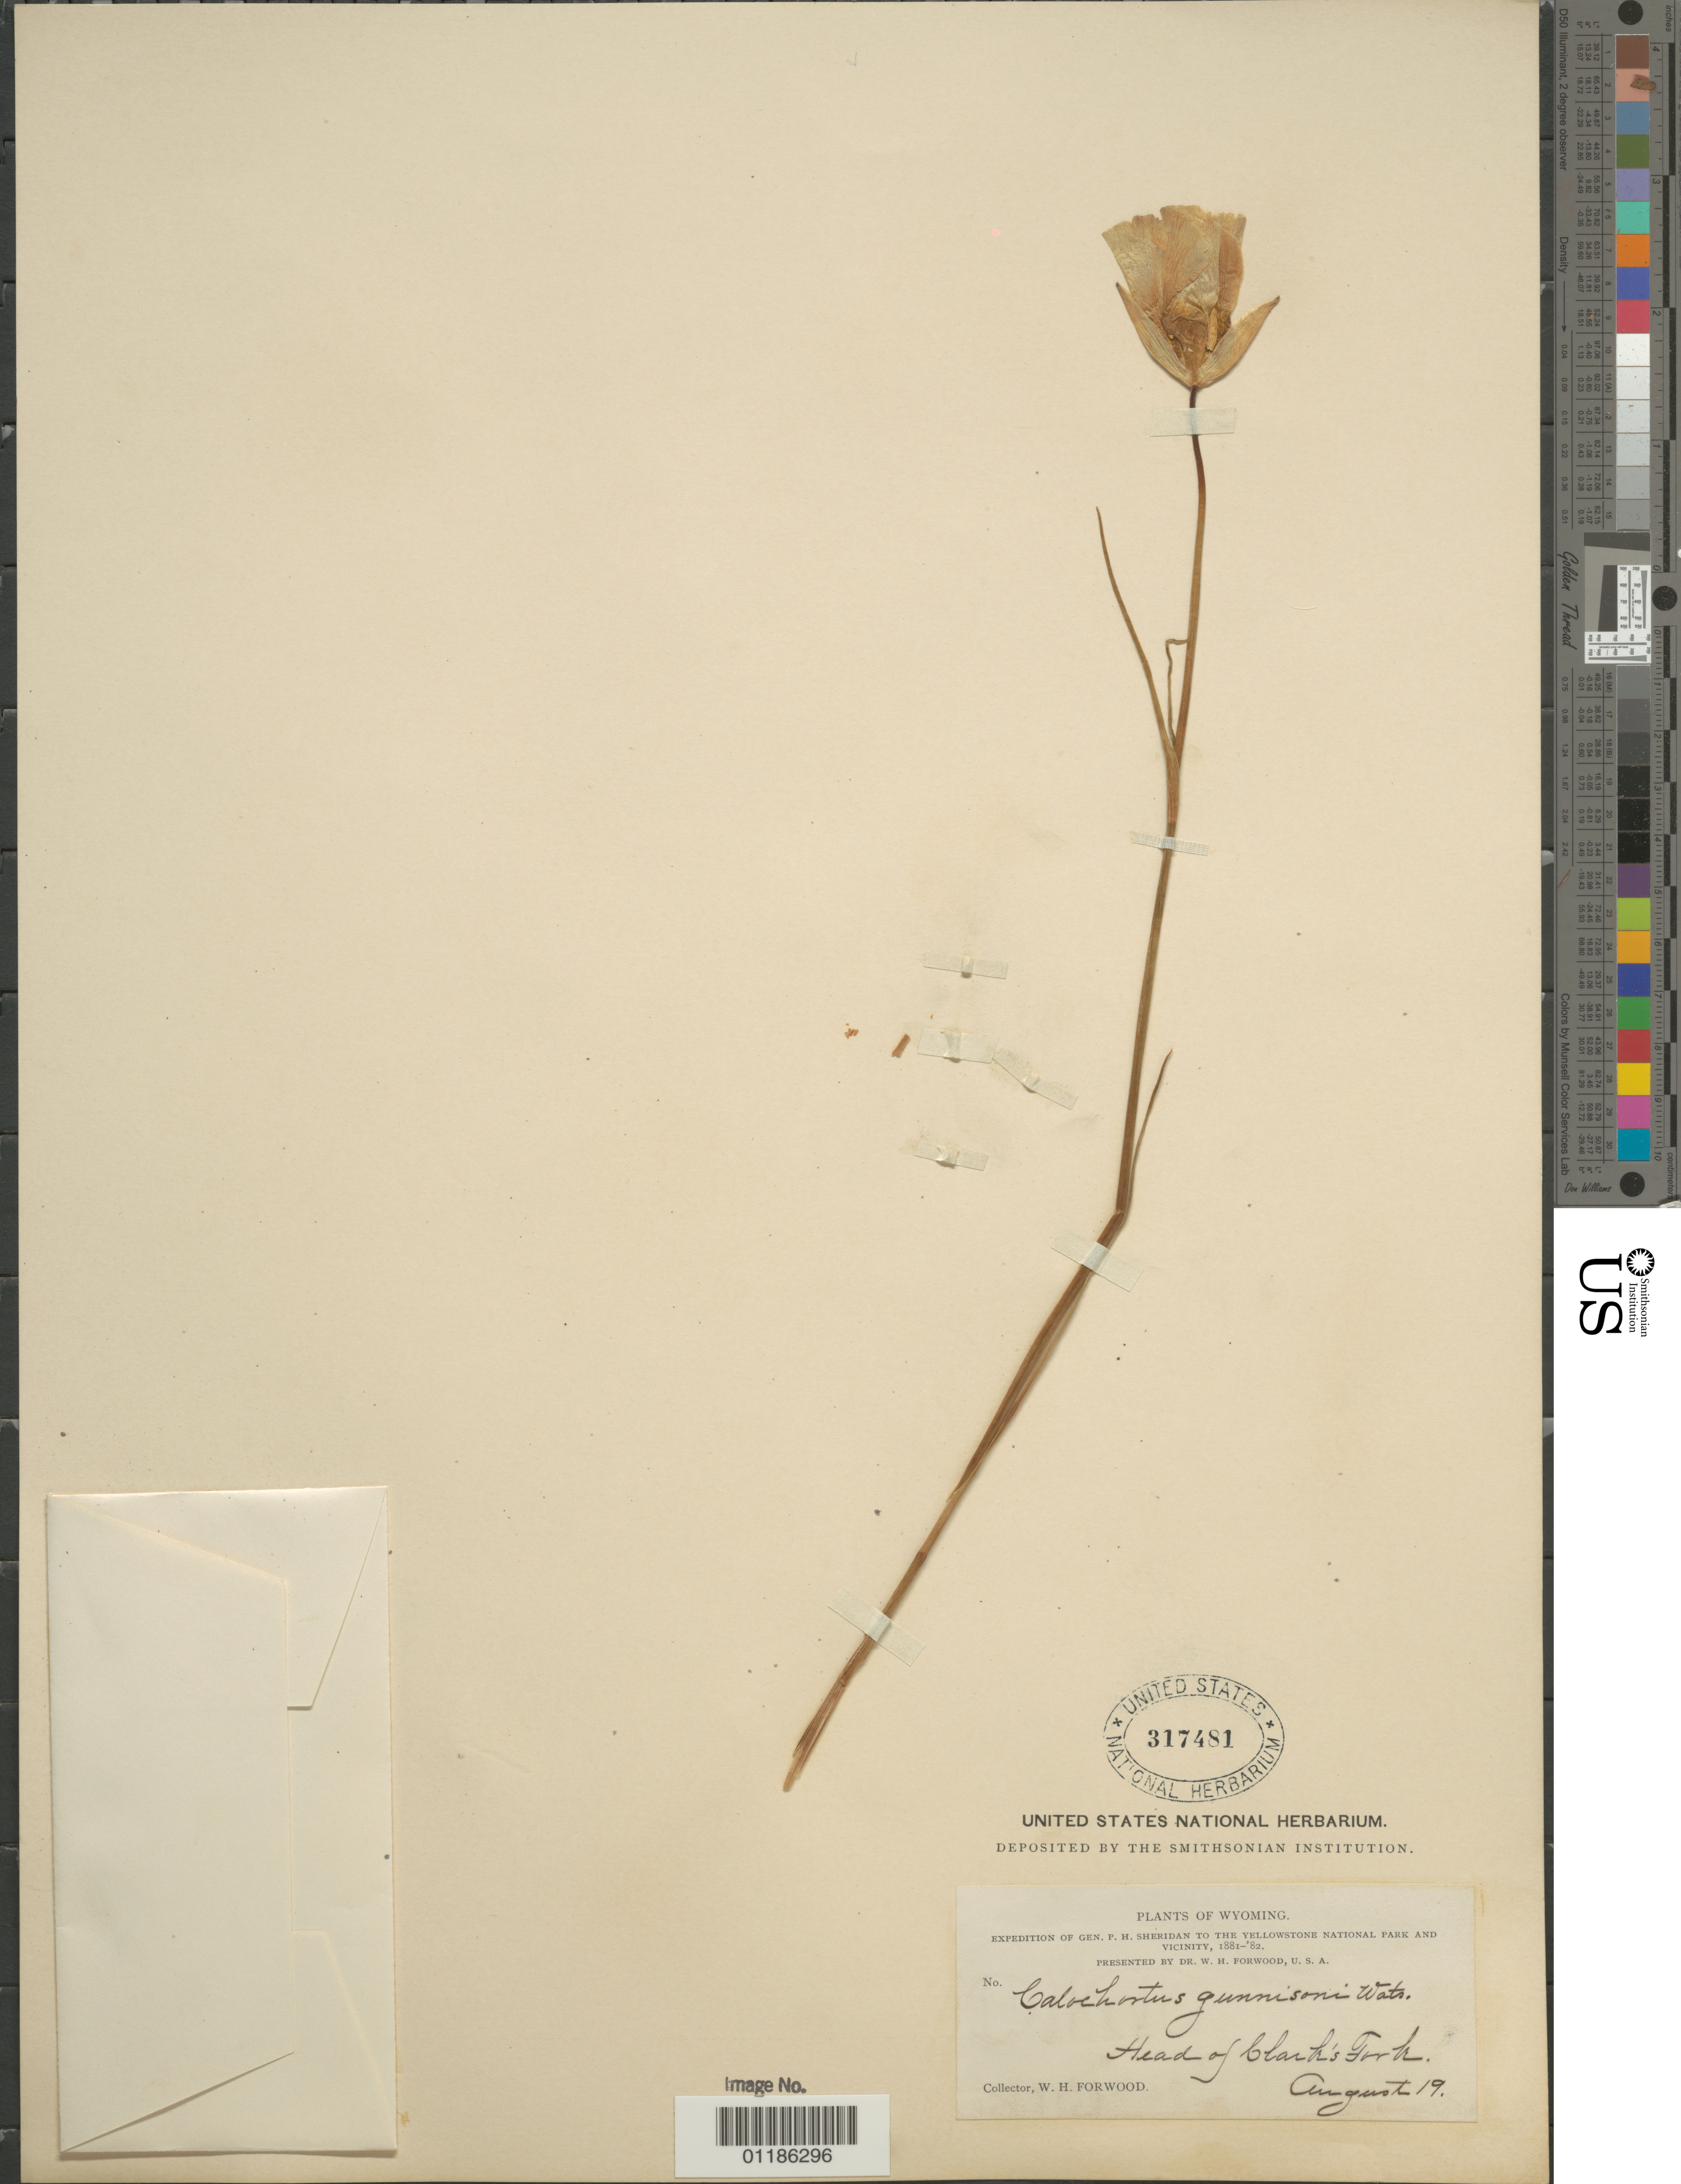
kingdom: Plantae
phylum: Tracheophyta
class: Liliopsida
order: Liliales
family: Liliaceae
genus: Calochortus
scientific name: Calochortus gunnisonii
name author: S. Watson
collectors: W. Forwood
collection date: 1881-08-19 or 1882-08-19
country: United States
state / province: Wyoming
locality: Head of Clark's Fork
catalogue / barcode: US 317481